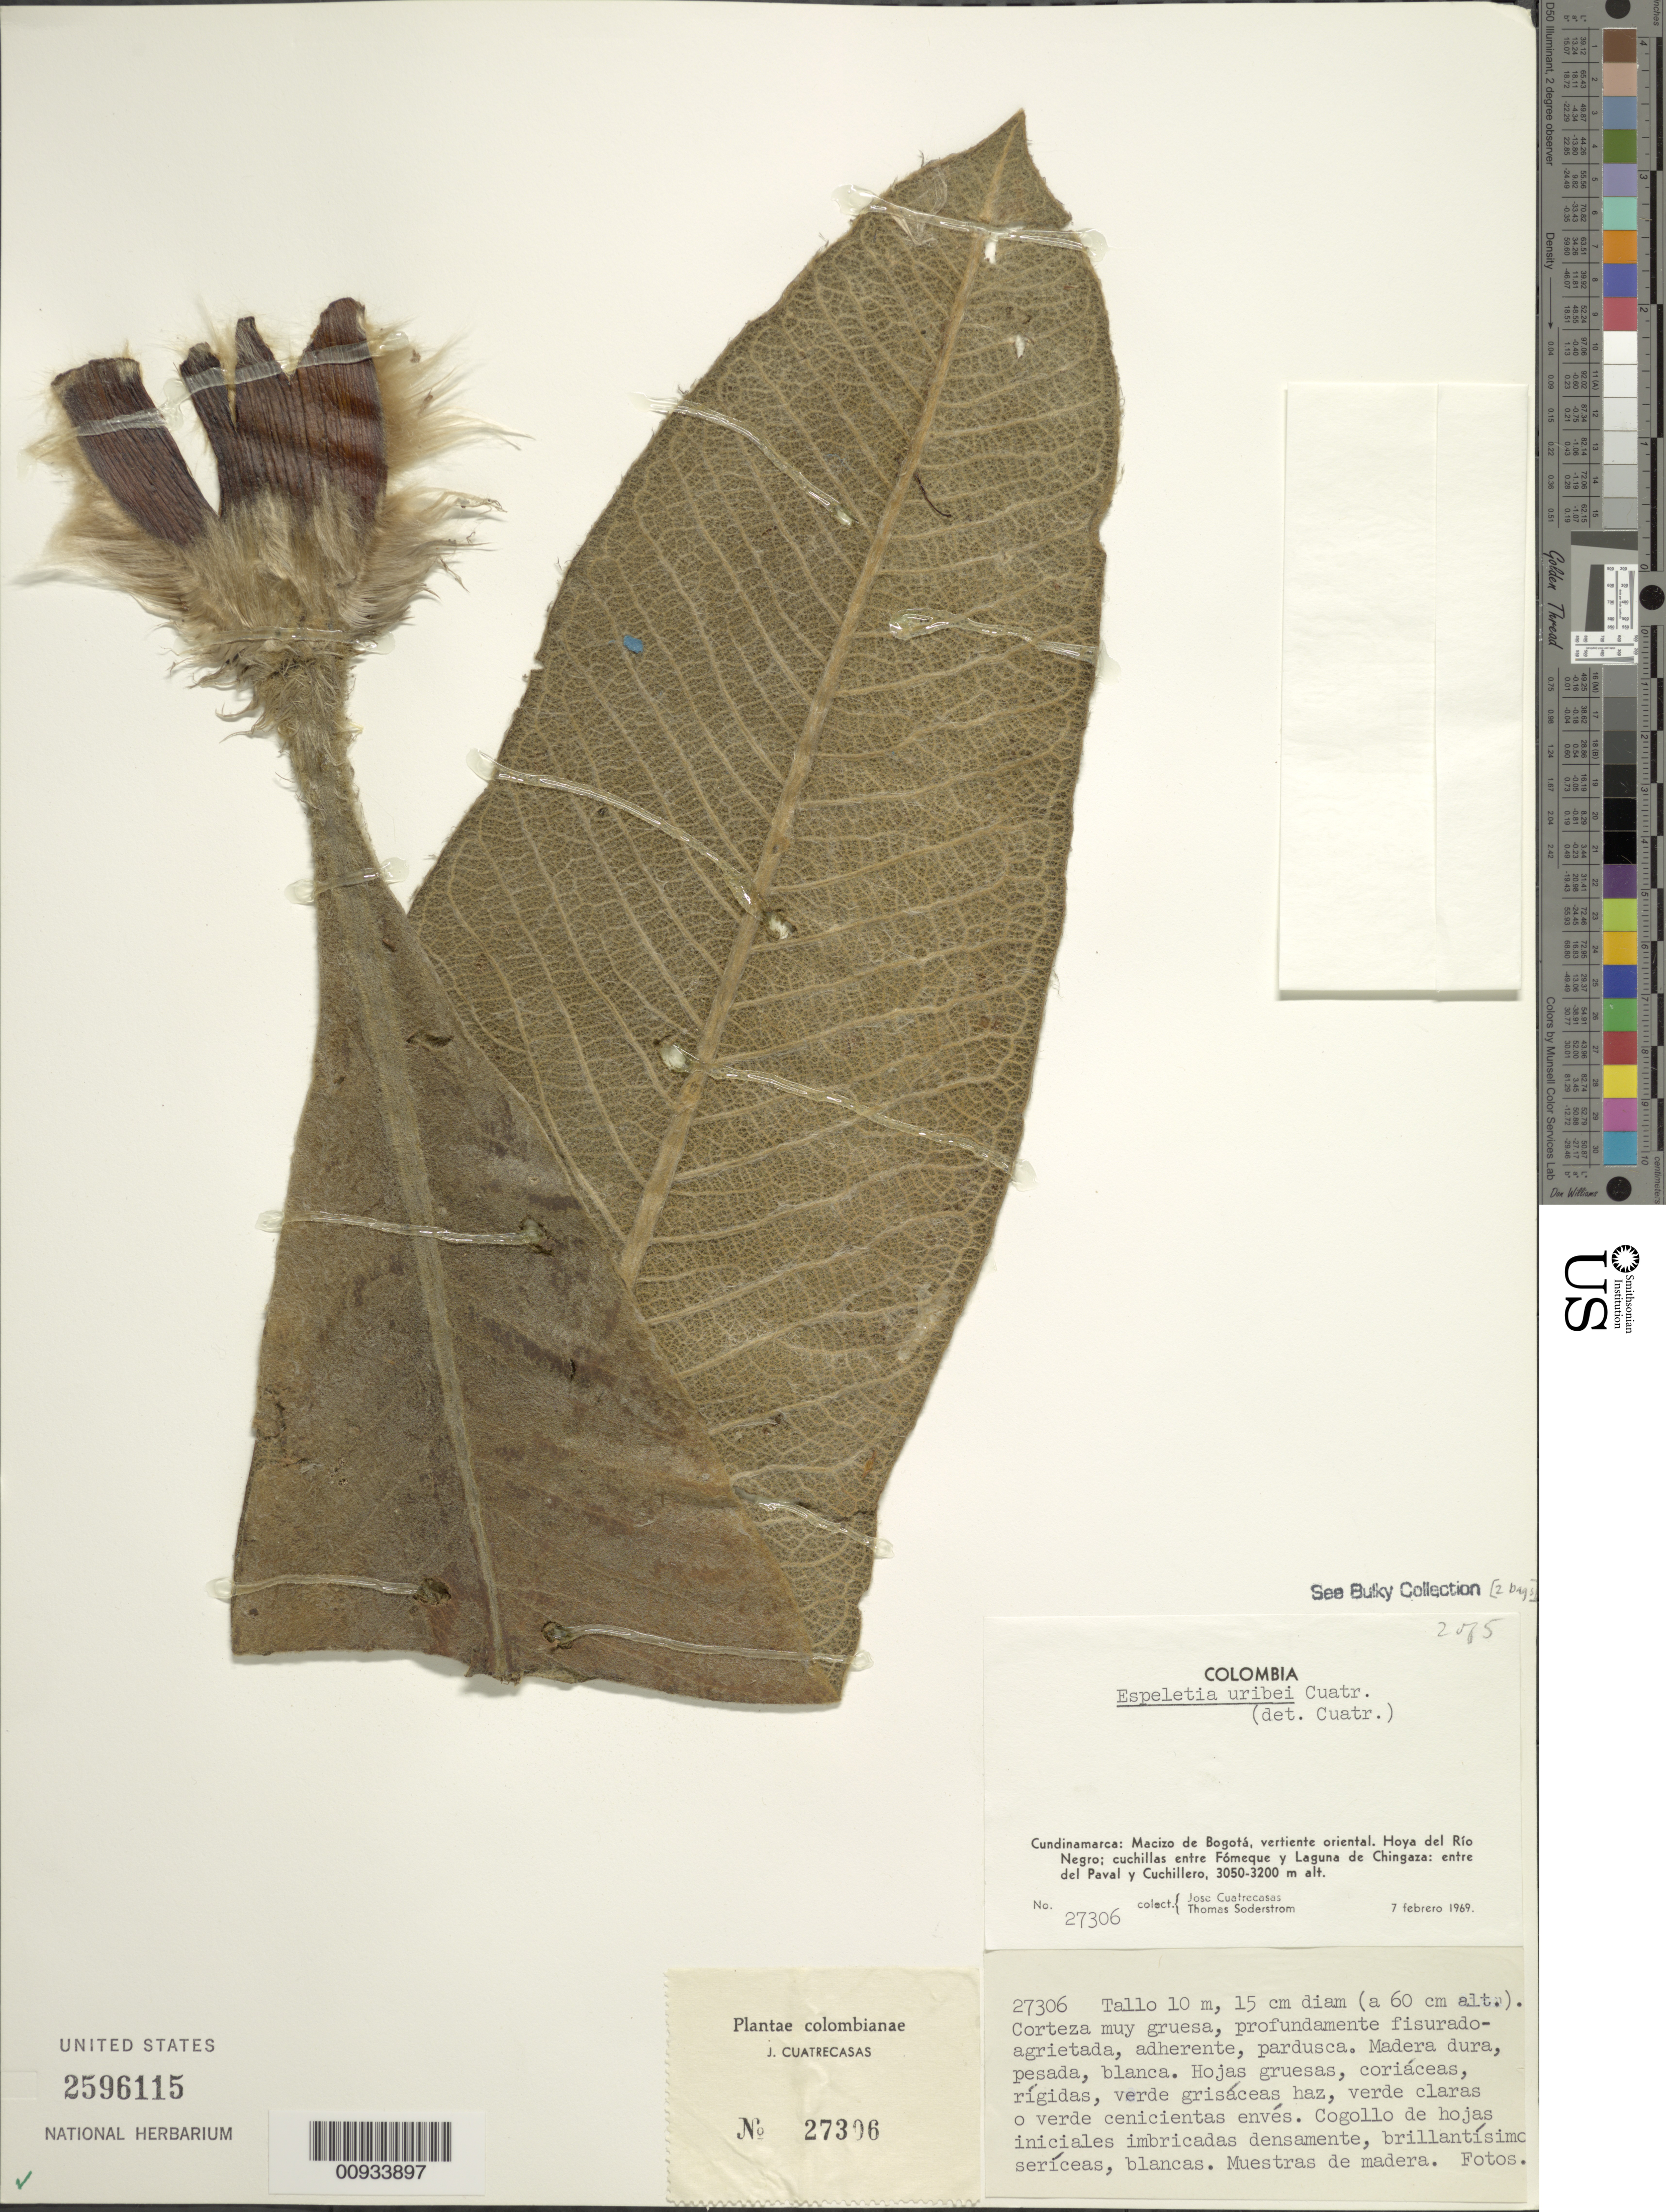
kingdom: Plantae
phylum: Tracheophyta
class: Magnoliopsida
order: Asterales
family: Asteraceae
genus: Espeletia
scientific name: Espeletia uribei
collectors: J. Cuatrecasas & T. R. Soderstrom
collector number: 27306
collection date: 1969-02-07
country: Colombia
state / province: Cundinamarca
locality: Macizo de Bogota, vertiente oriental, Hoya del Rio Negro: cuchilla entre Fomeque y Laguna de Chingaza: entre del Paval y Cuchillero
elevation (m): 3050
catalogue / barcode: US 2596115